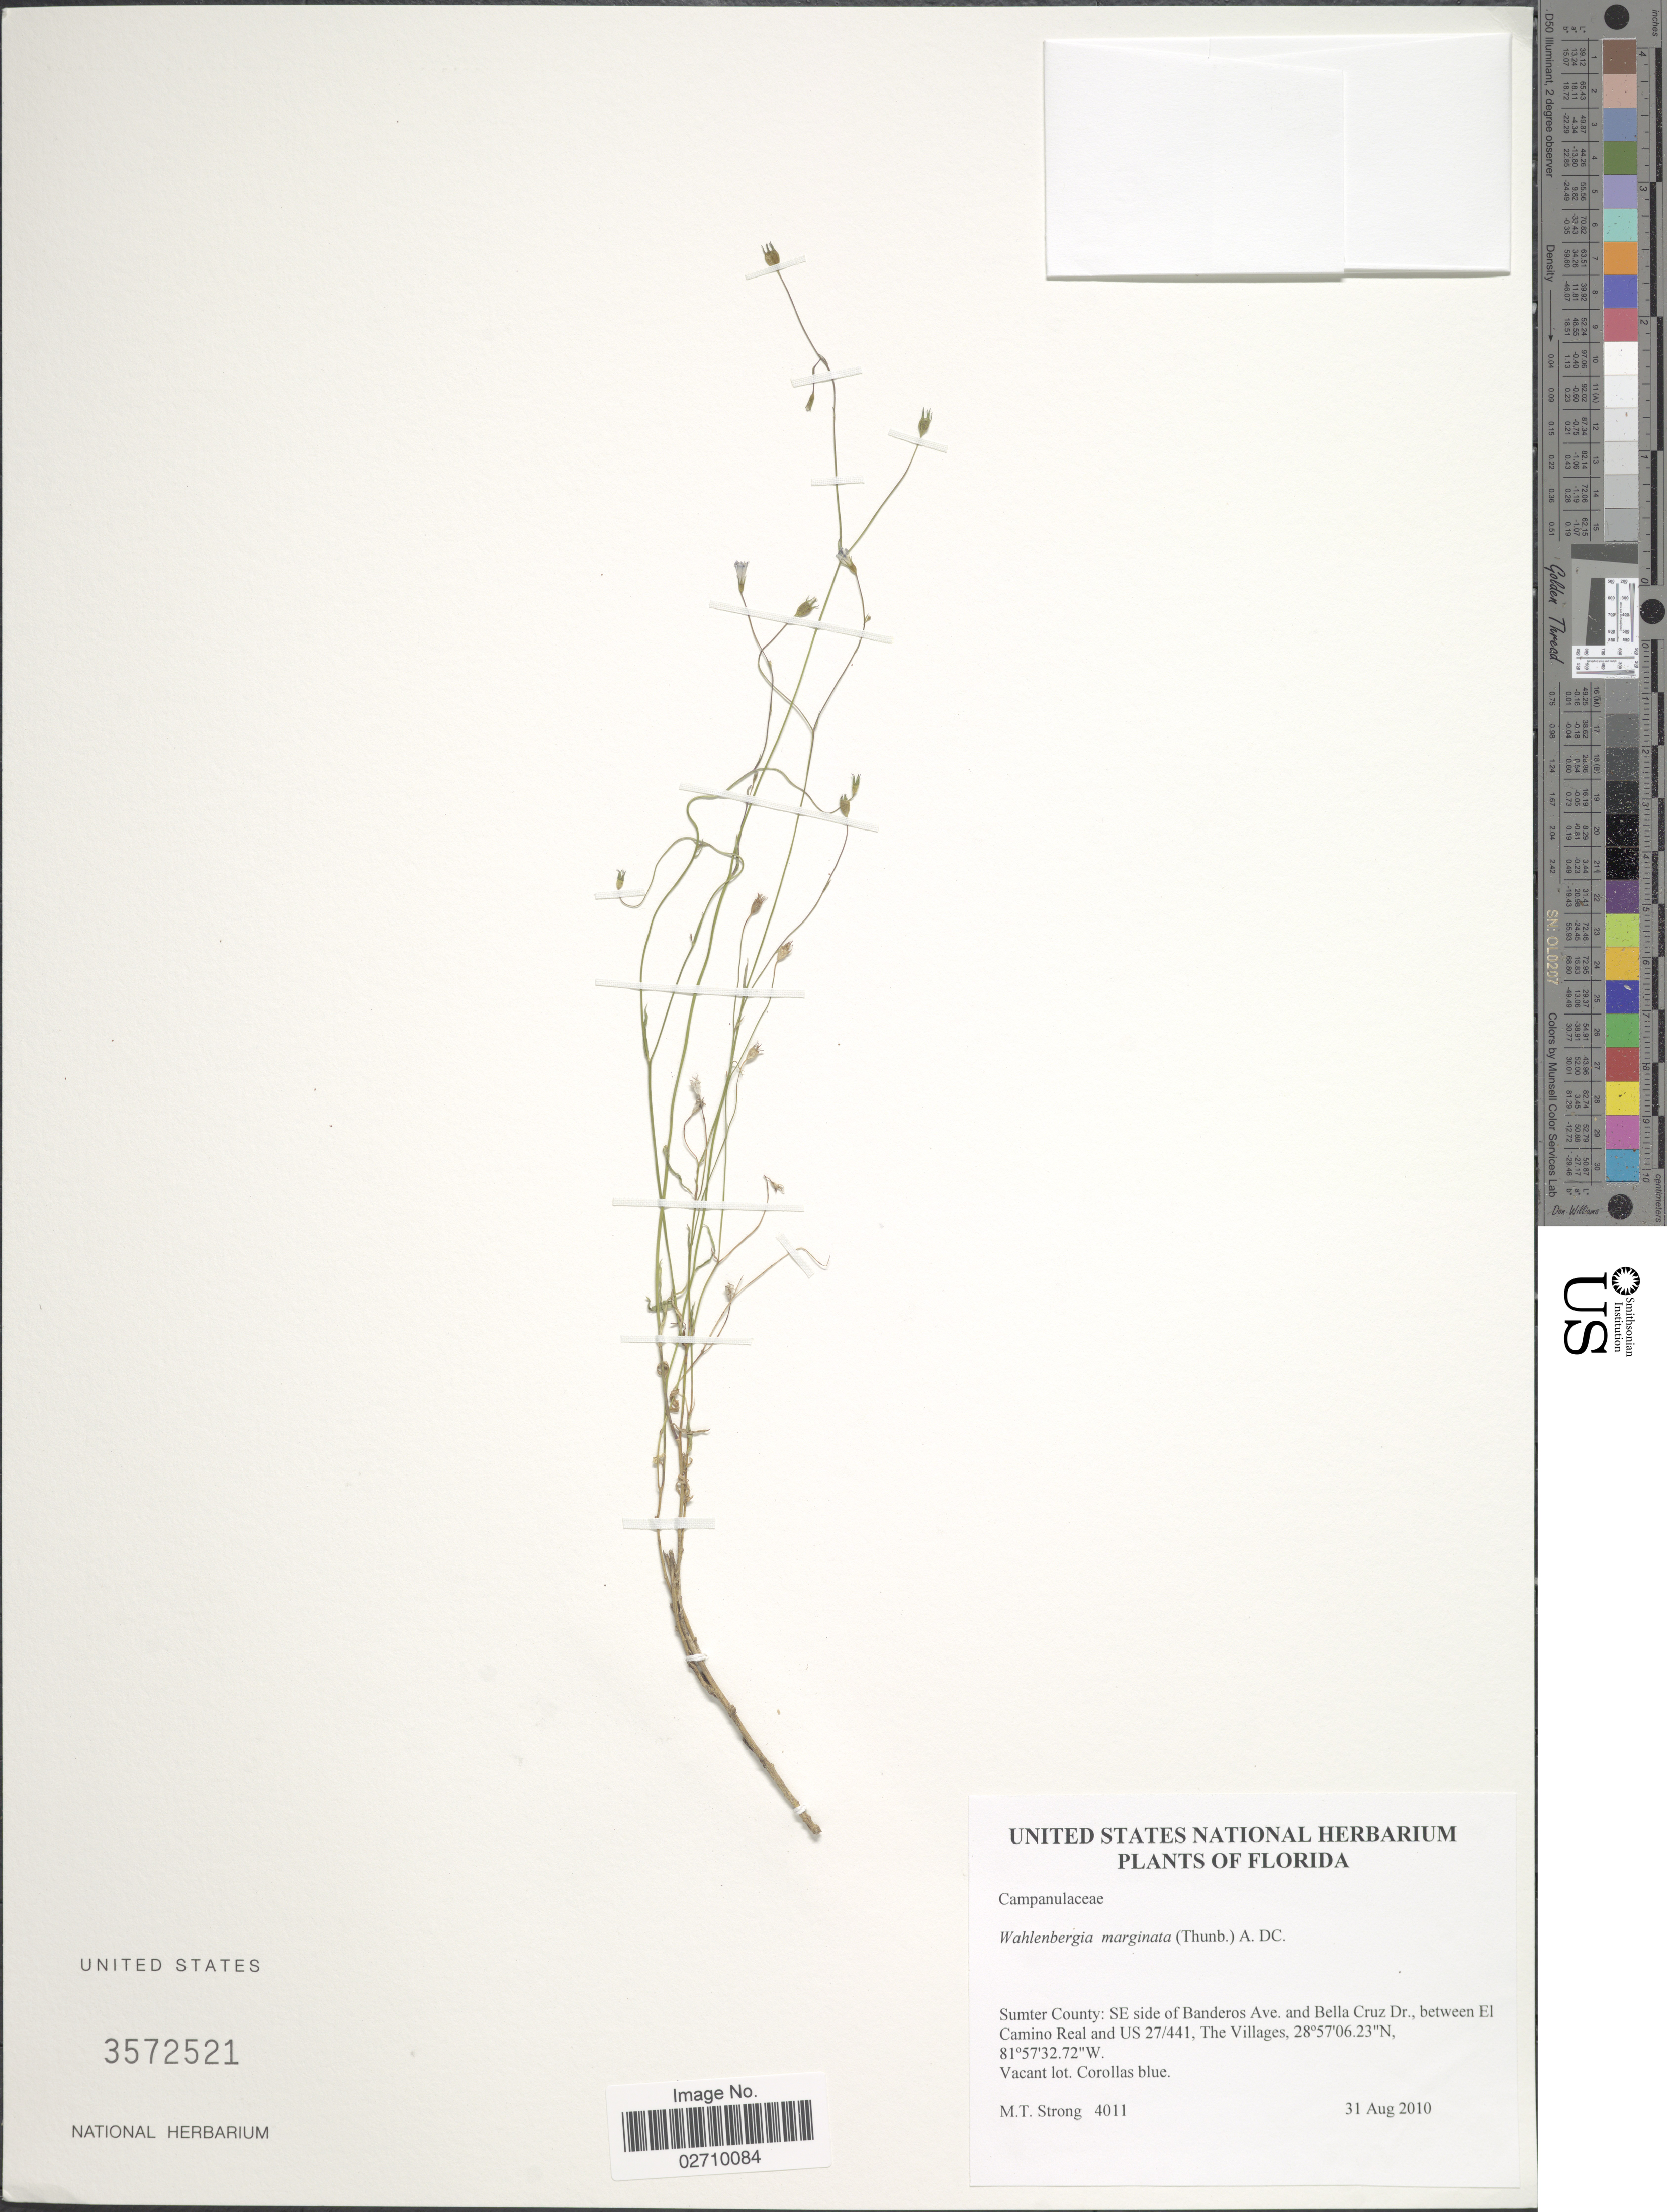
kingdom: Plantae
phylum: Tracheophyta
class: Magnoliopsida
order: Asterales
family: Campanulaceae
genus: Wahlenbergia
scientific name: Wahlenbergia marginata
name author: (Thunb.) A. DC.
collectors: M. T. Strong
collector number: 4011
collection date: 2010-08-31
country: United States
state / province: Florida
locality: Sumter County: SE side of Banderos Ave, and Bella Cruz Dr., between El Camino Real and US 27/441, The Villages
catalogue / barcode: US 3572521